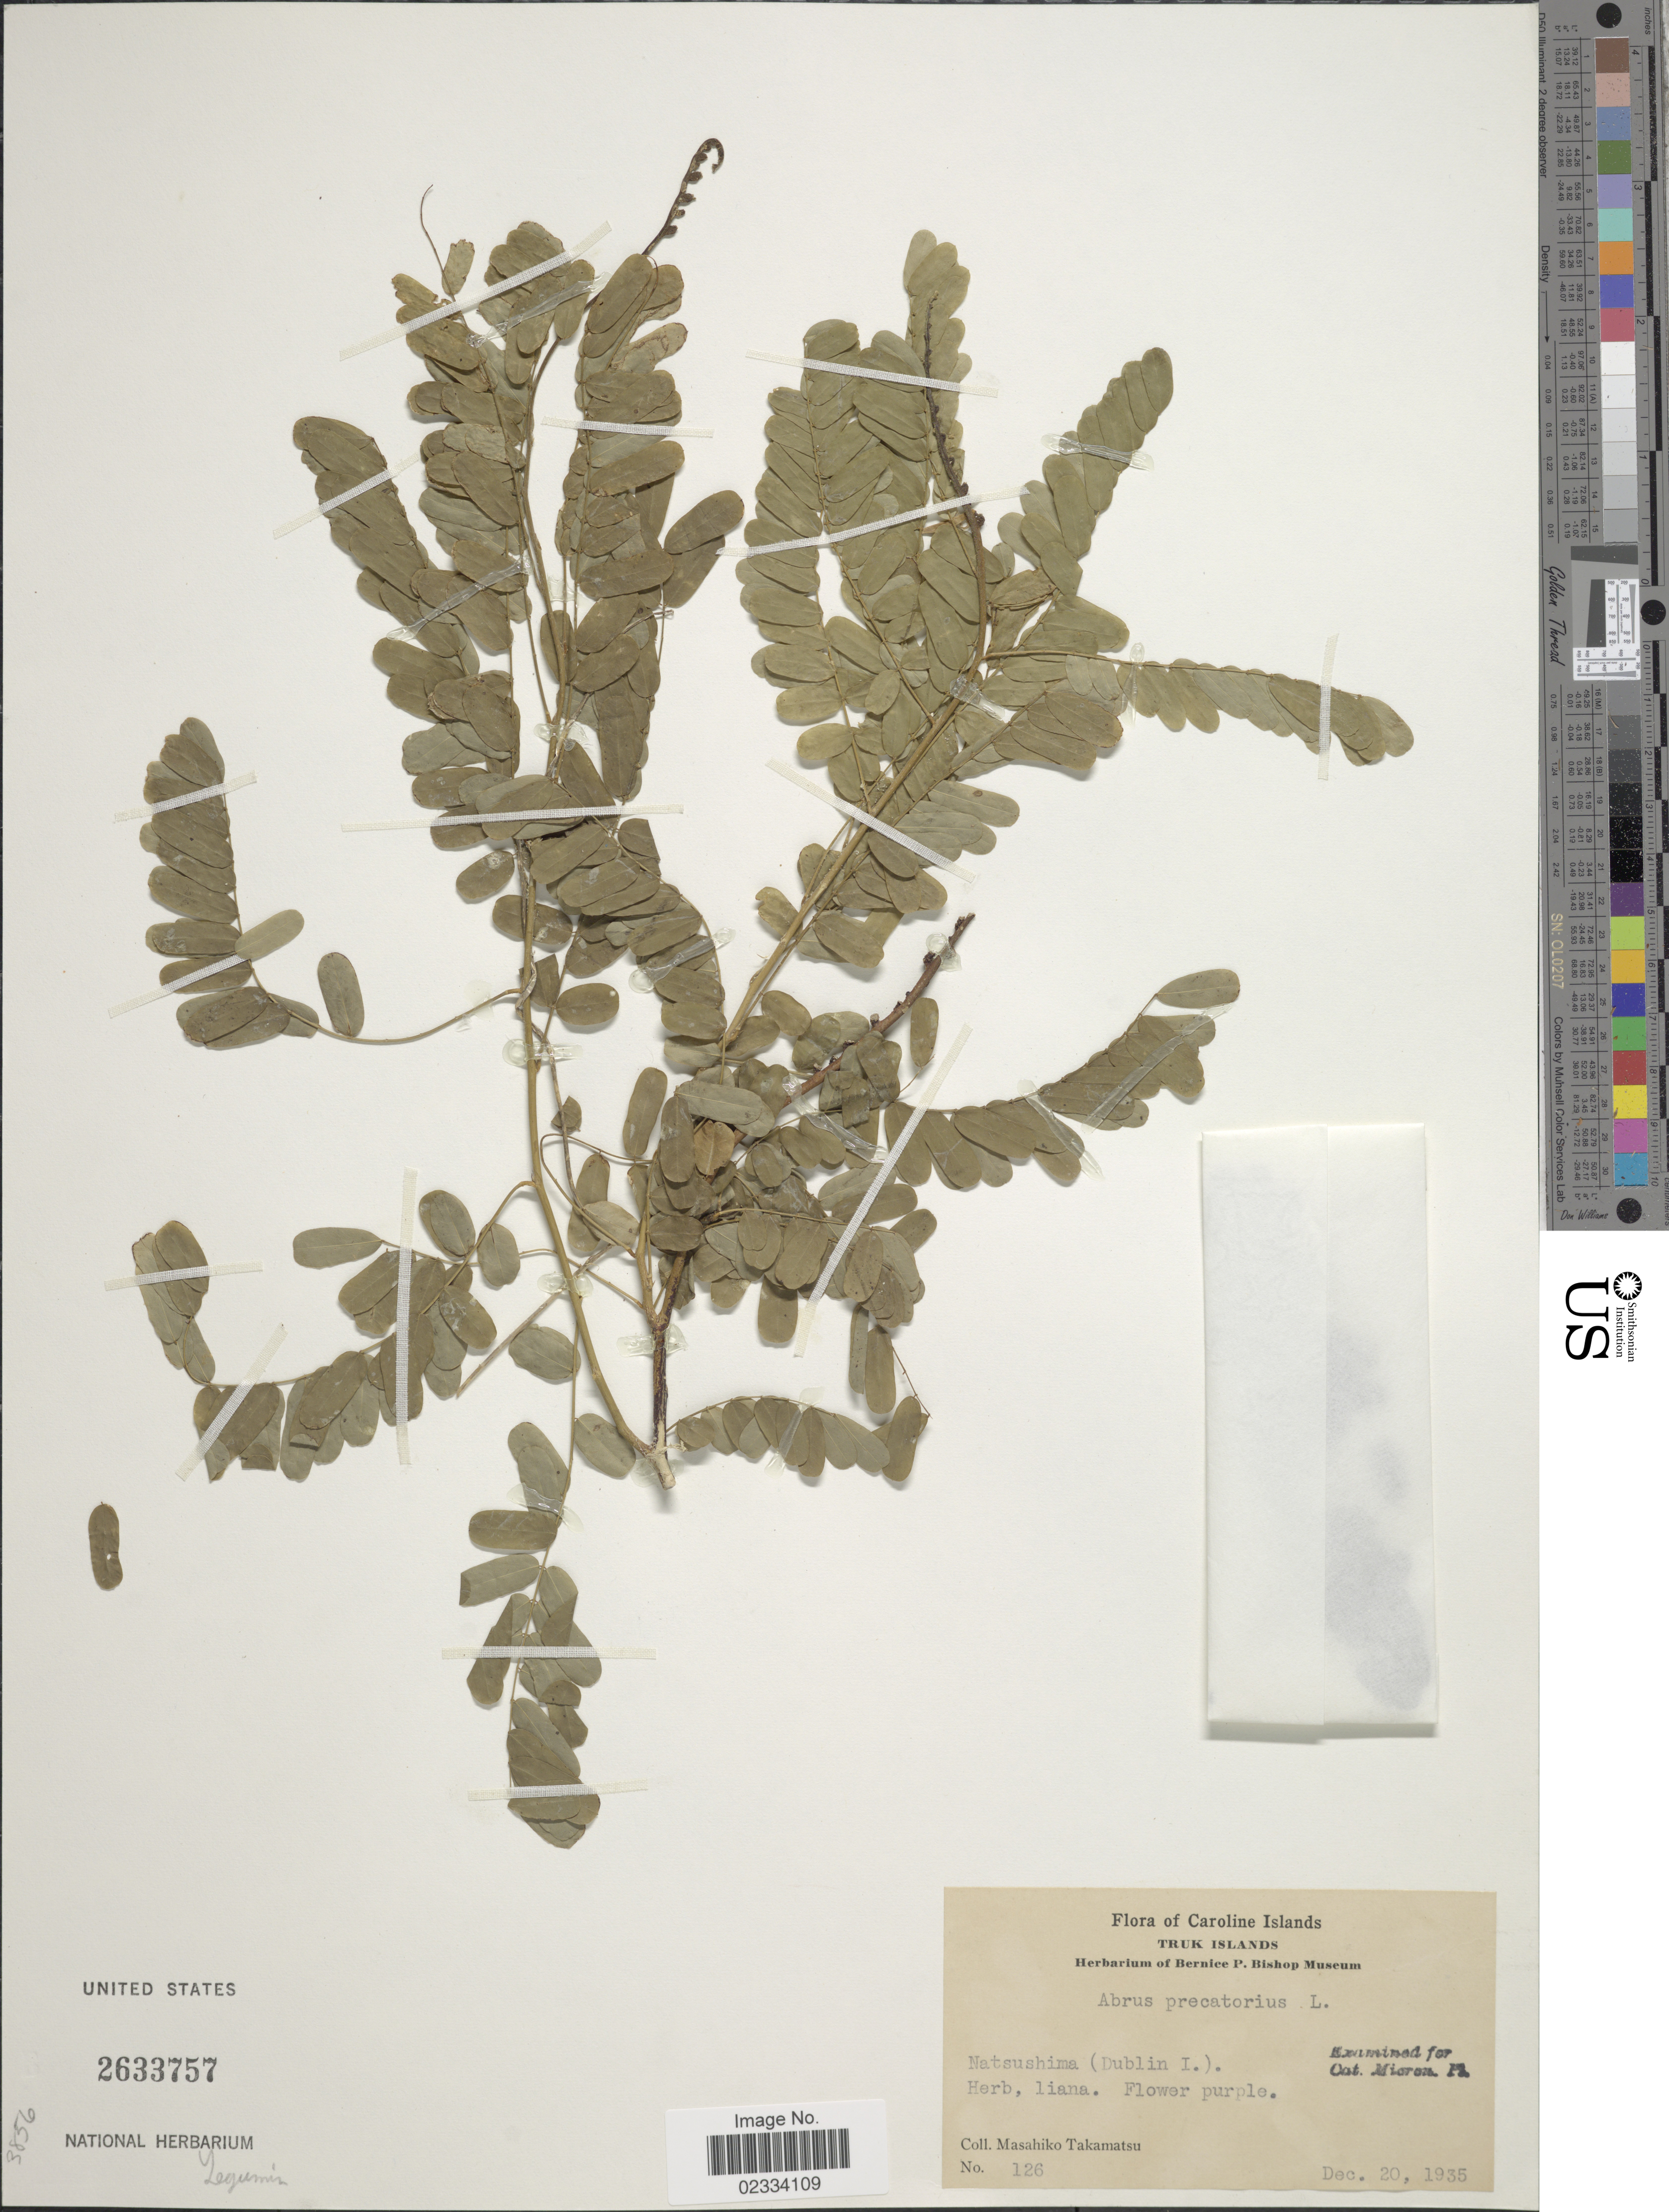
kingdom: Plantae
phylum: Tracheophyta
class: Magnoliopsida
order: Fabales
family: Fabaceae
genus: Abrus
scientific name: Abrus precatorius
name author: L.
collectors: M. Takamatsu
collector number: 126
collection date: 1935-12-20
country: Micronesia, Federated States of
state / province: Truk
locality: Caroline Islands. Natsushima (Dublin I.)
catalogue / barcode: US 2633757